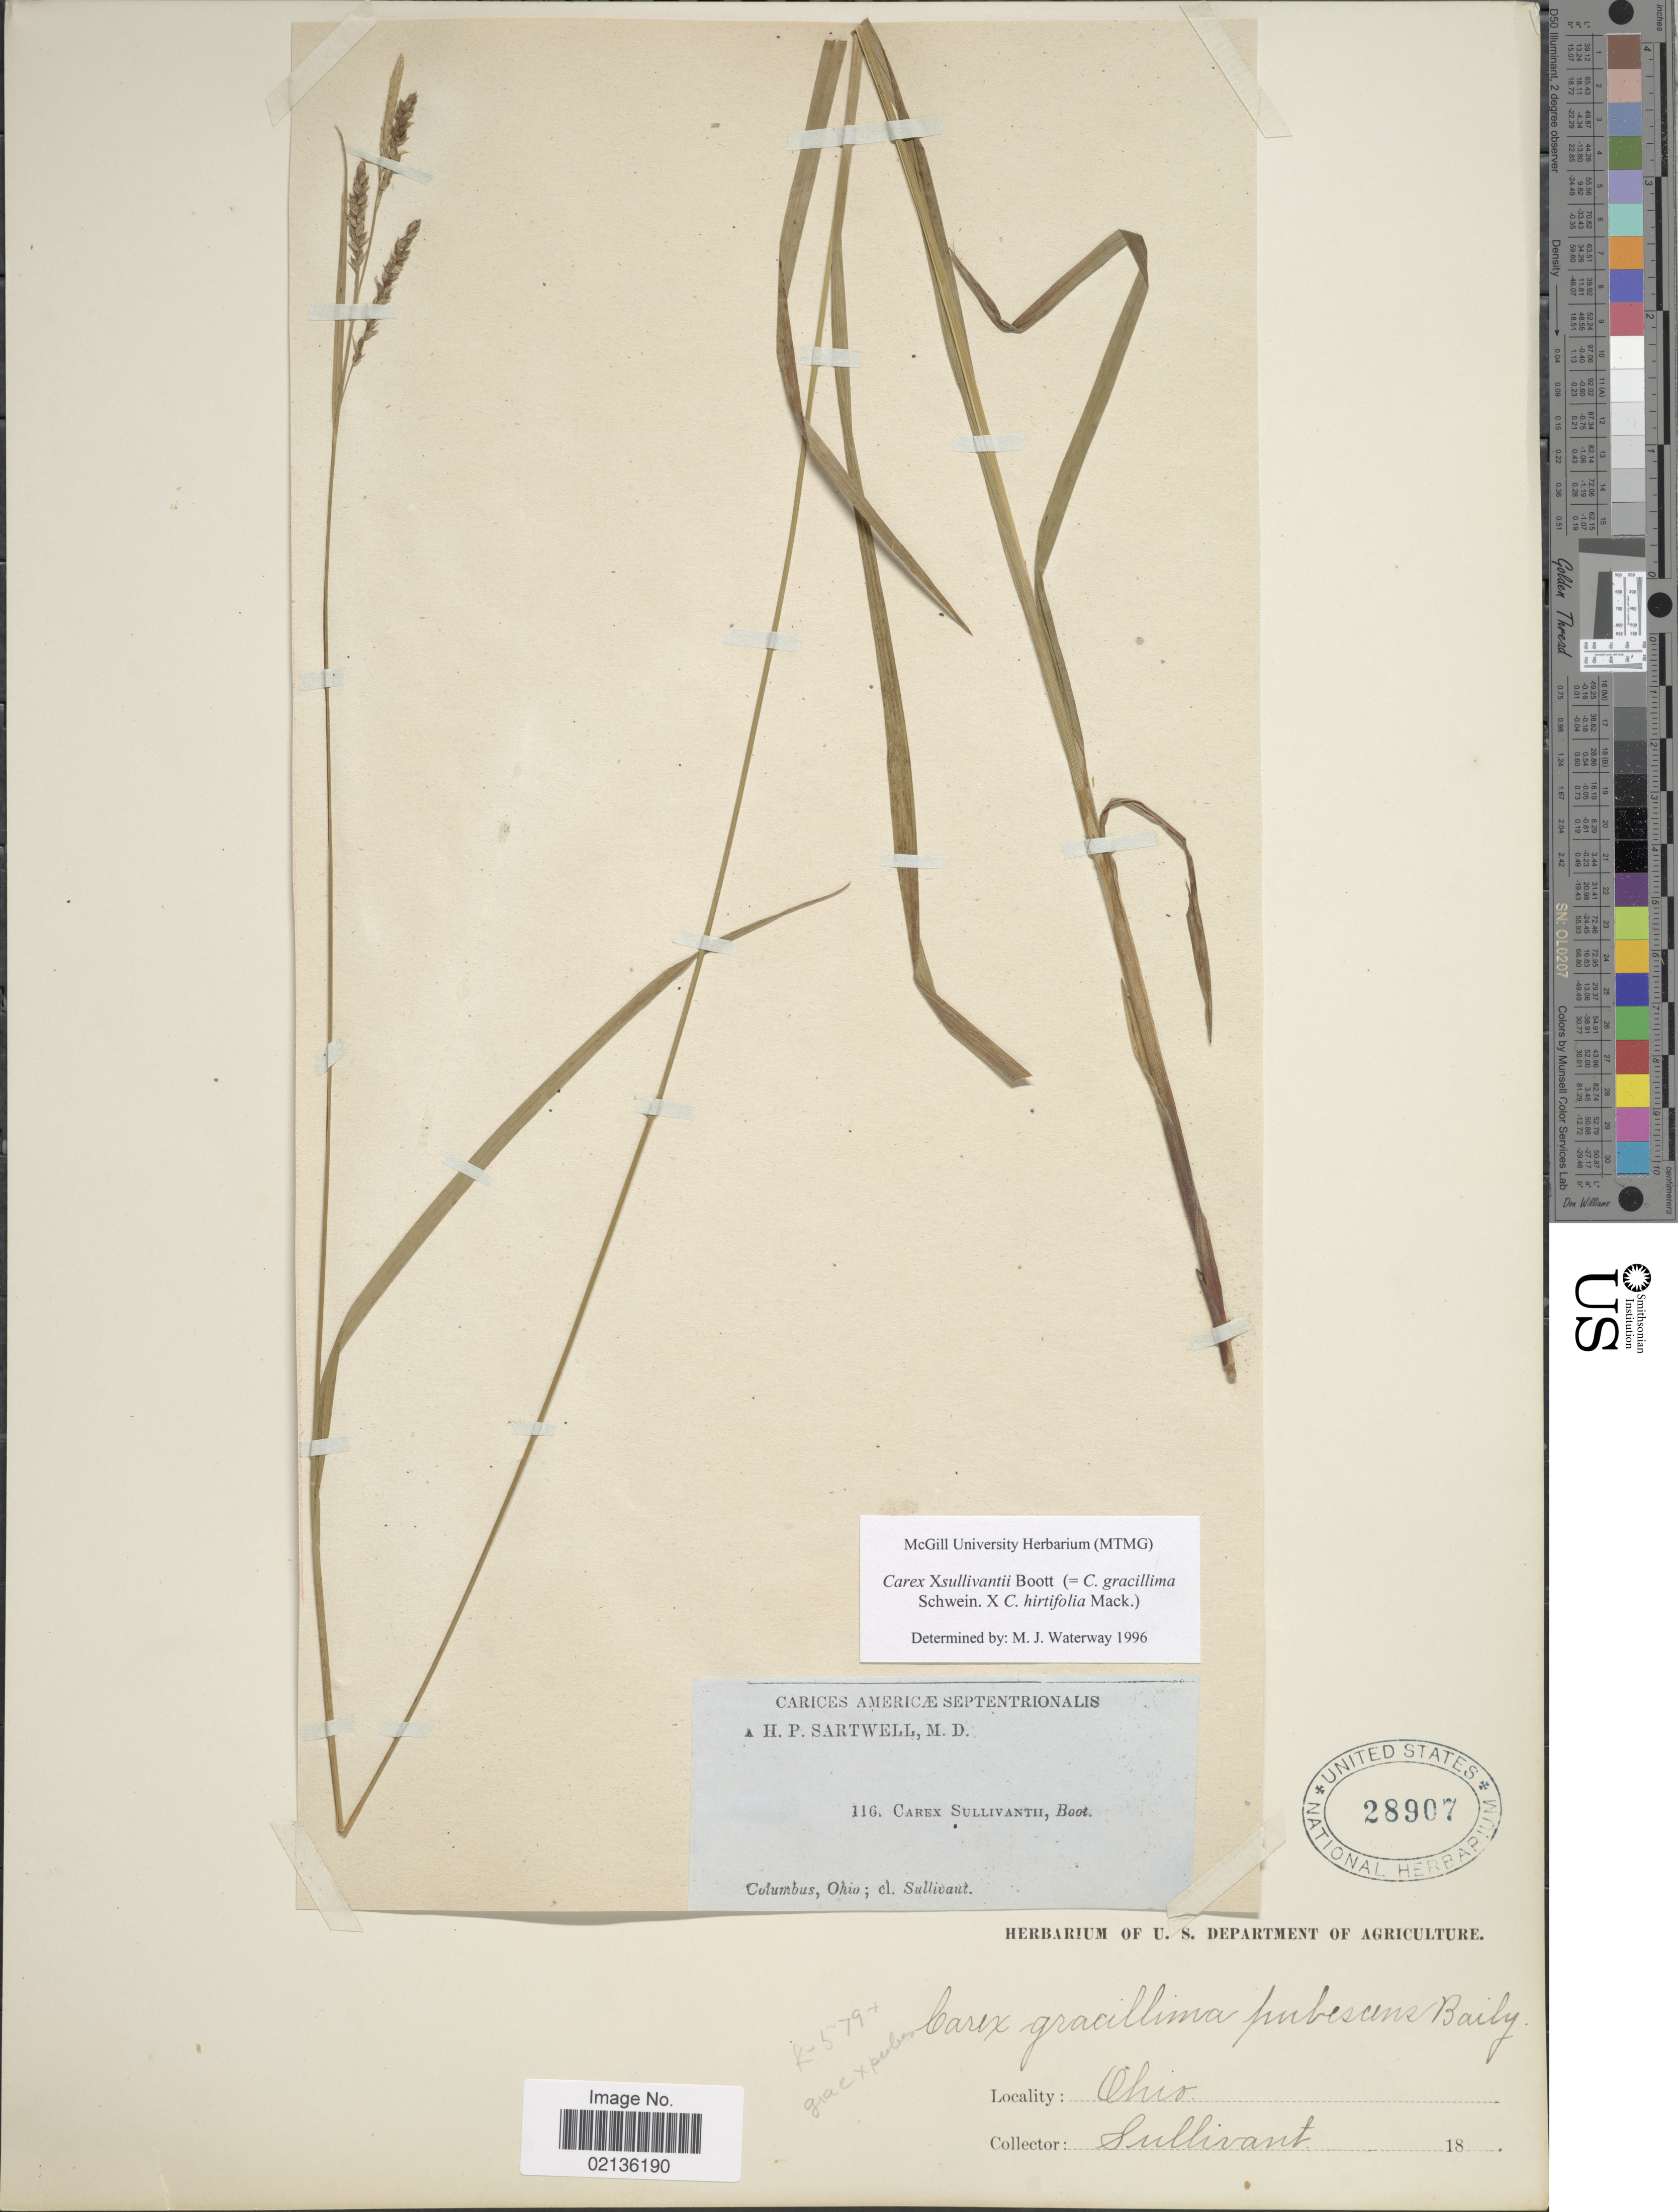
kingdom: Plantae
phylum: Tracheophyta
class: Liliopsida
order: Poales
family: Cyperaceae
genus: Carex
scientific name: Carex x sullivantii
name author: Boott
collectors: Sullivant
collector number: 116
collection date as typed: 18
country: United States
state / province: Ohio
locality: Colombus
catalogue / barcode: US 28907